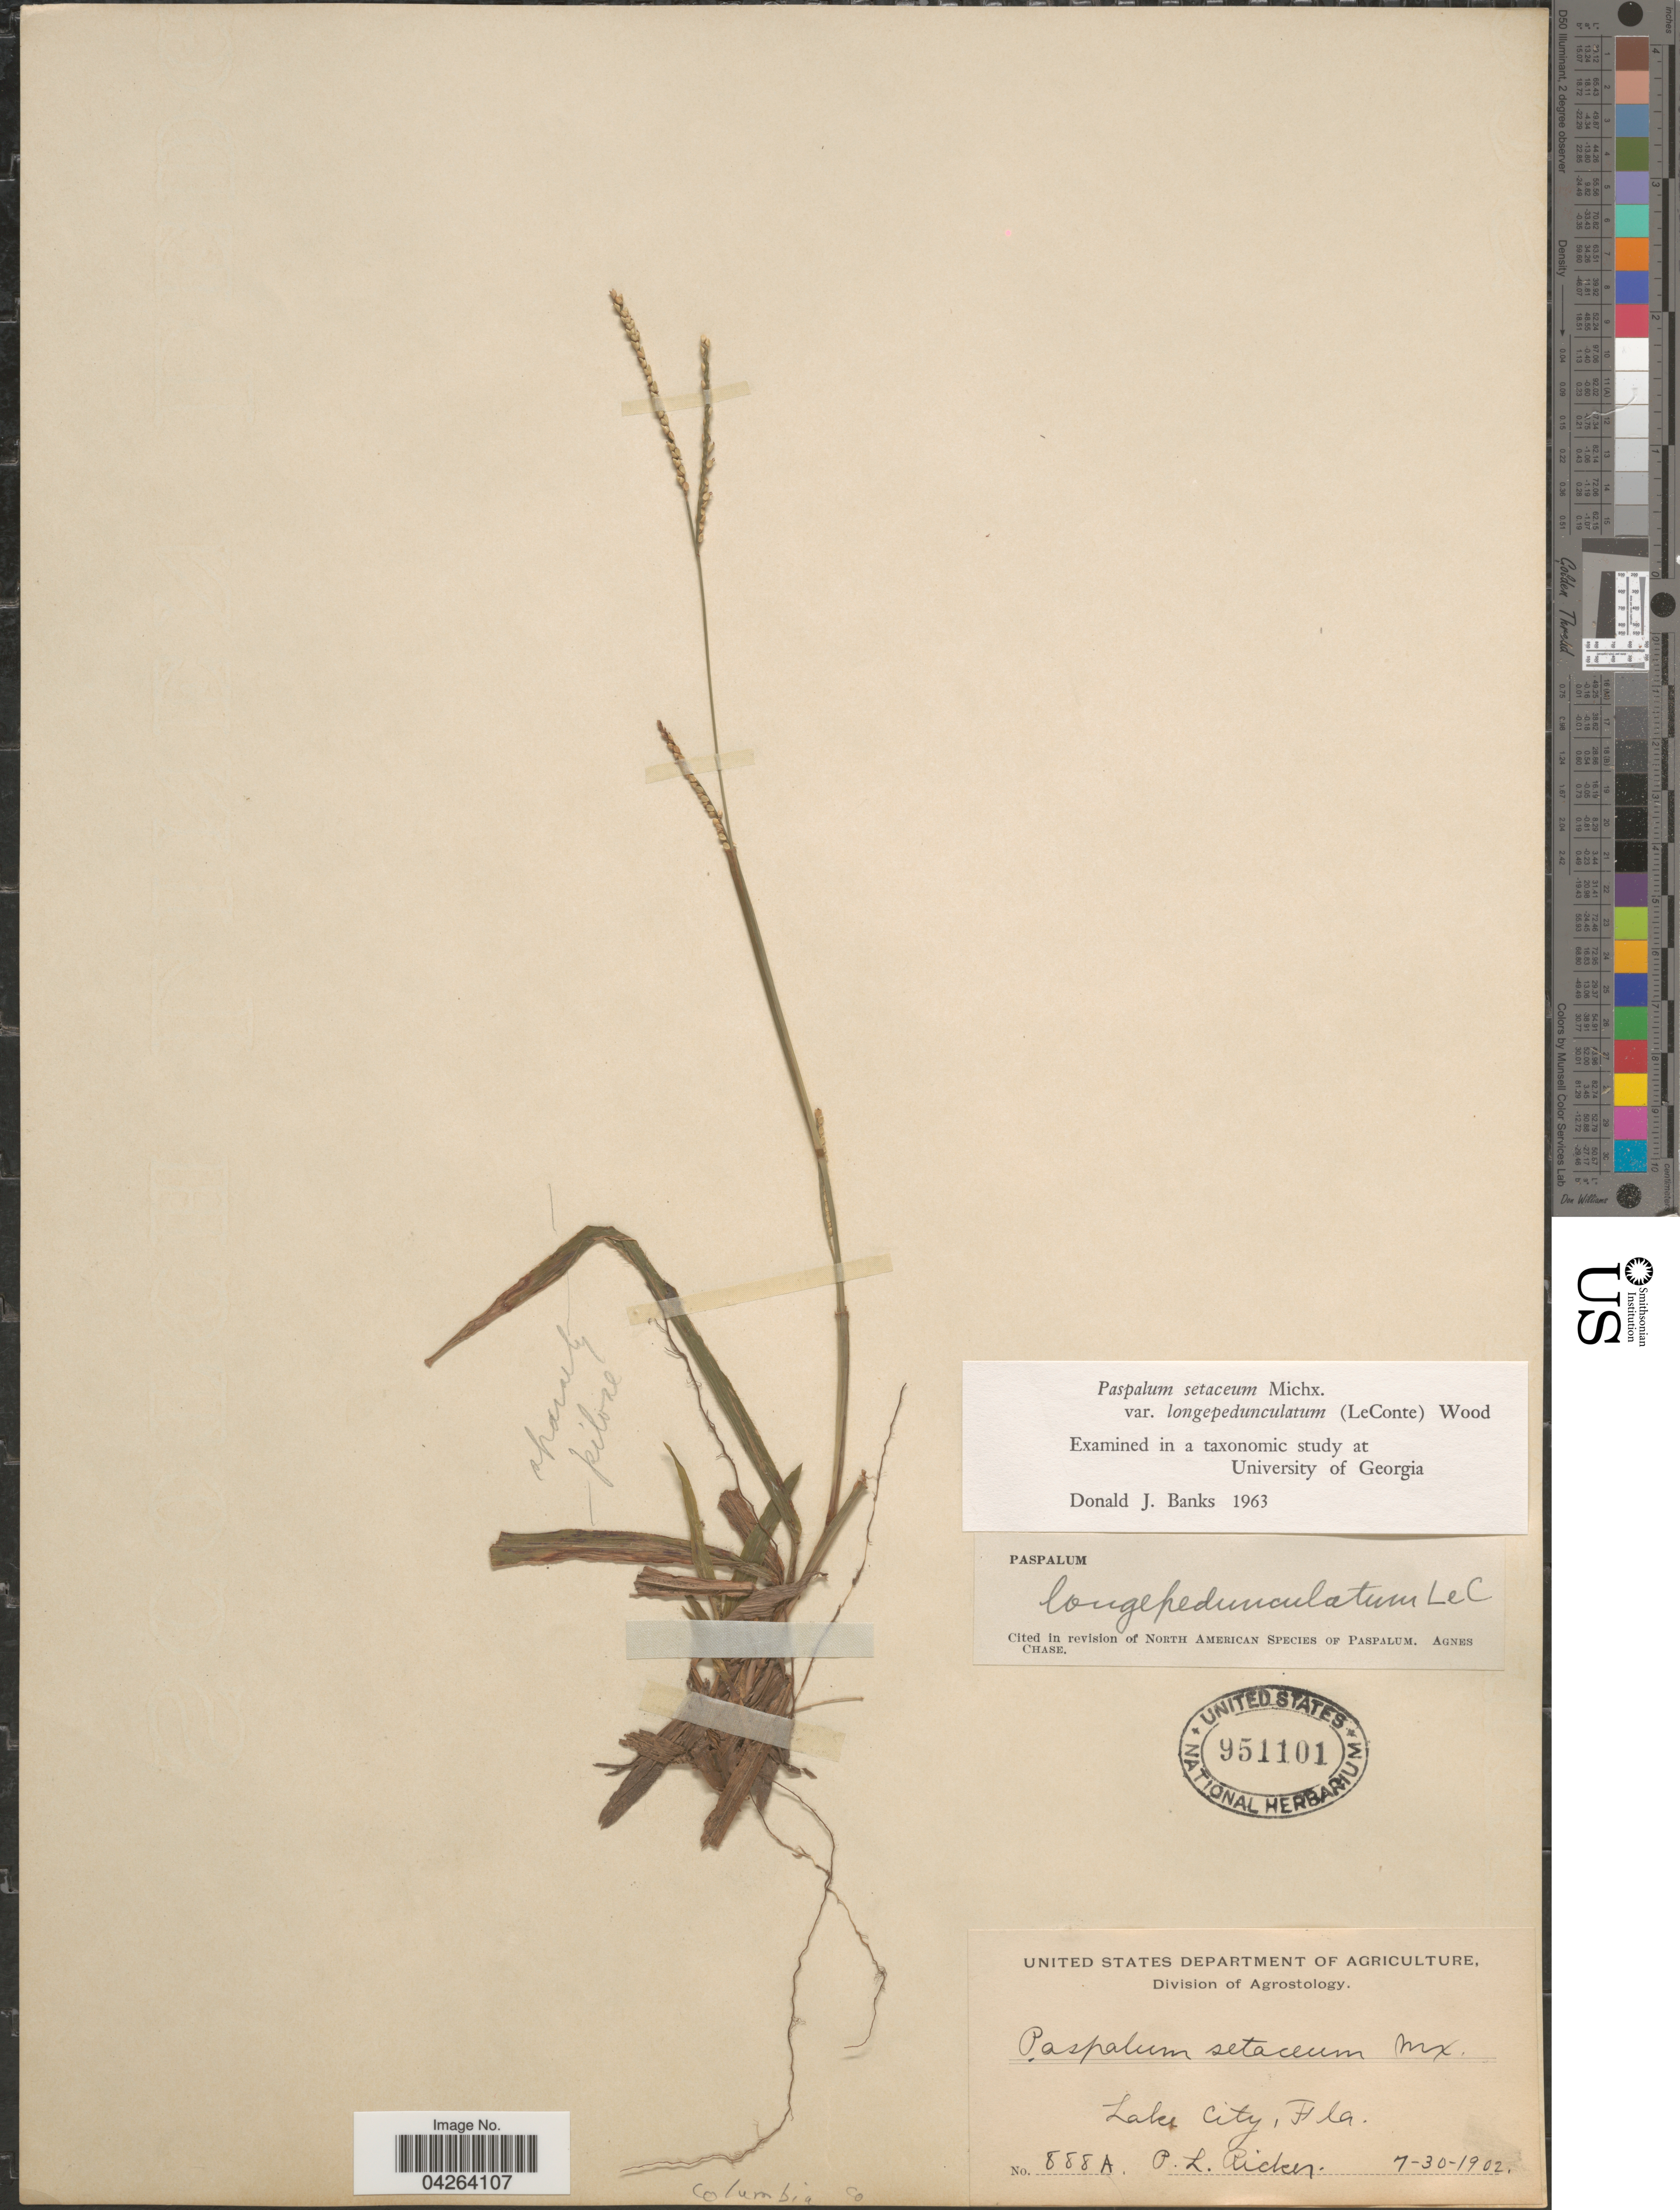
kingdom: Plantae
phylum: Tracheophyta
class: Liliopsida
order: Poales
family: Poaceae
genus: Paspalum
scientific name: Paspalum setaceum var. longipedunculatum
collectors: P. Ricker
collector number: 888A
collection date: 1902-07-30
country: United States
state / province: Florida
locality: Lake City. Columbia Co.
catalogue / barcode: US 951101